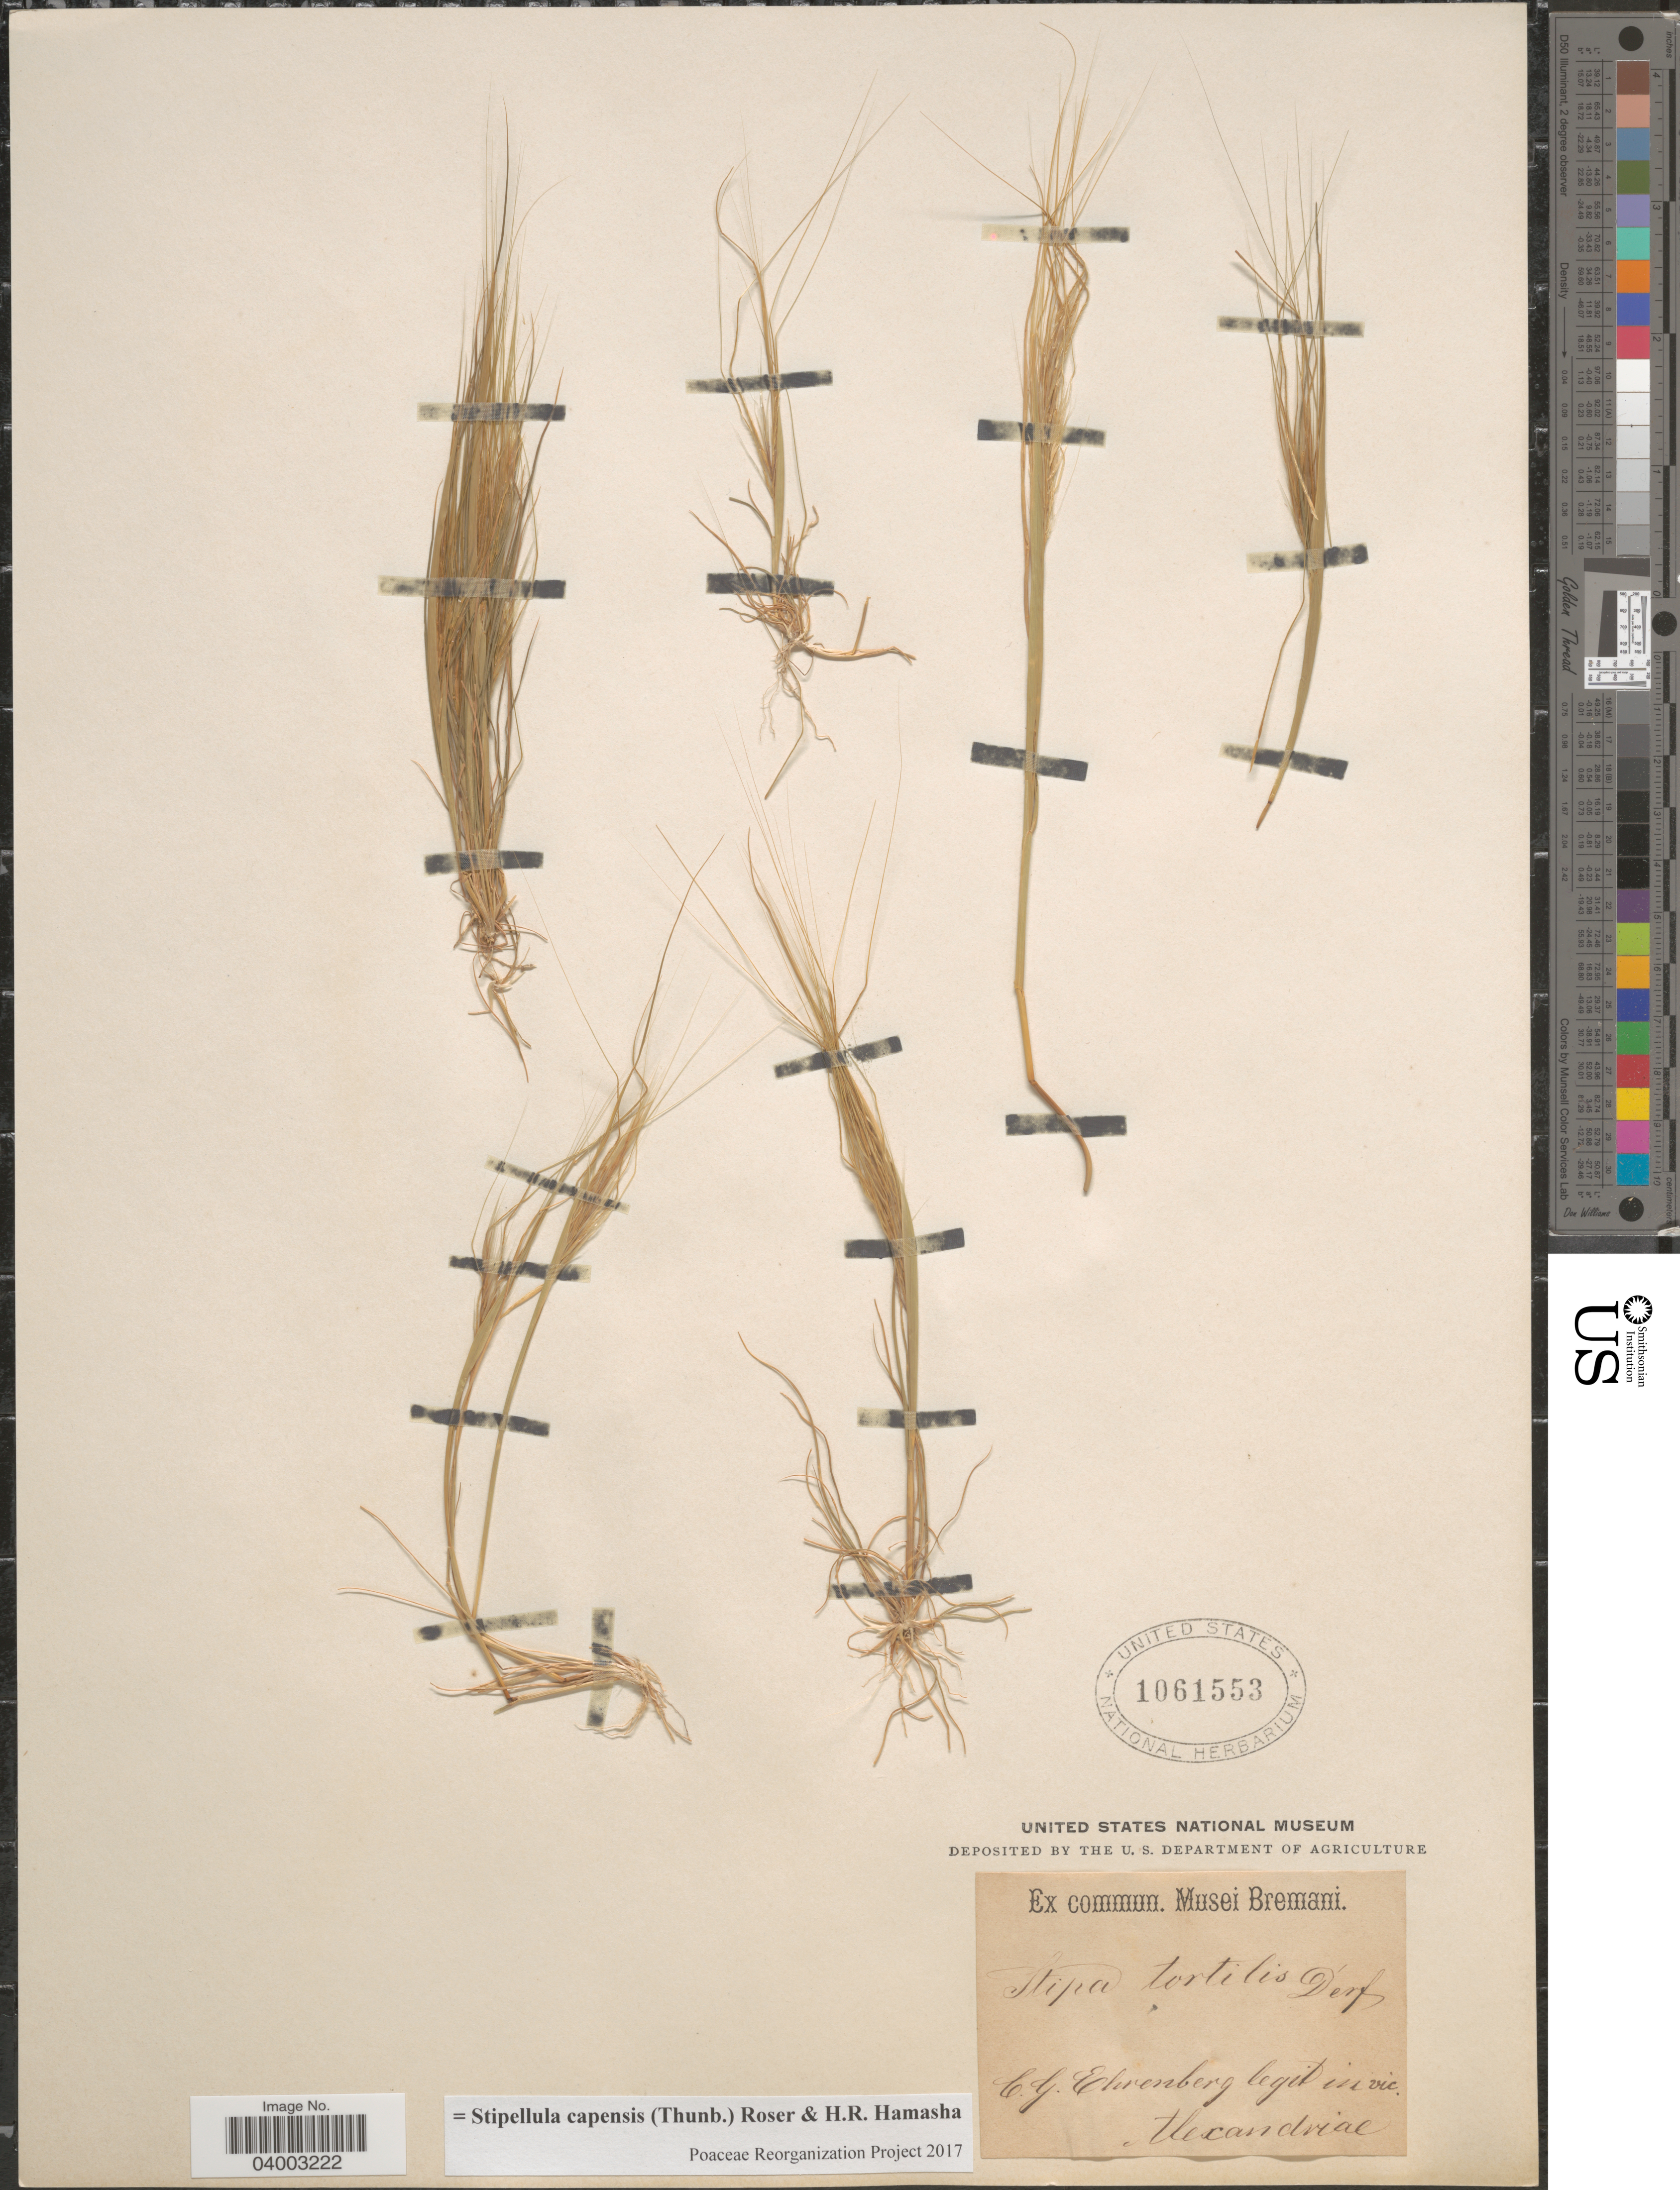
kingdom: Plantae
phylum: Tracheophyta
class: Liliopsida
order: Poales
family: Poaceae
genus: Stipellula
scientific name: Stipellula capensis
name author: (Thunb.) Röser & H. R. Hamasha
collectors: C. Ehrenberg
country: Egypt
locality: Alexandriae.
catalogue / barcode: US 1061553